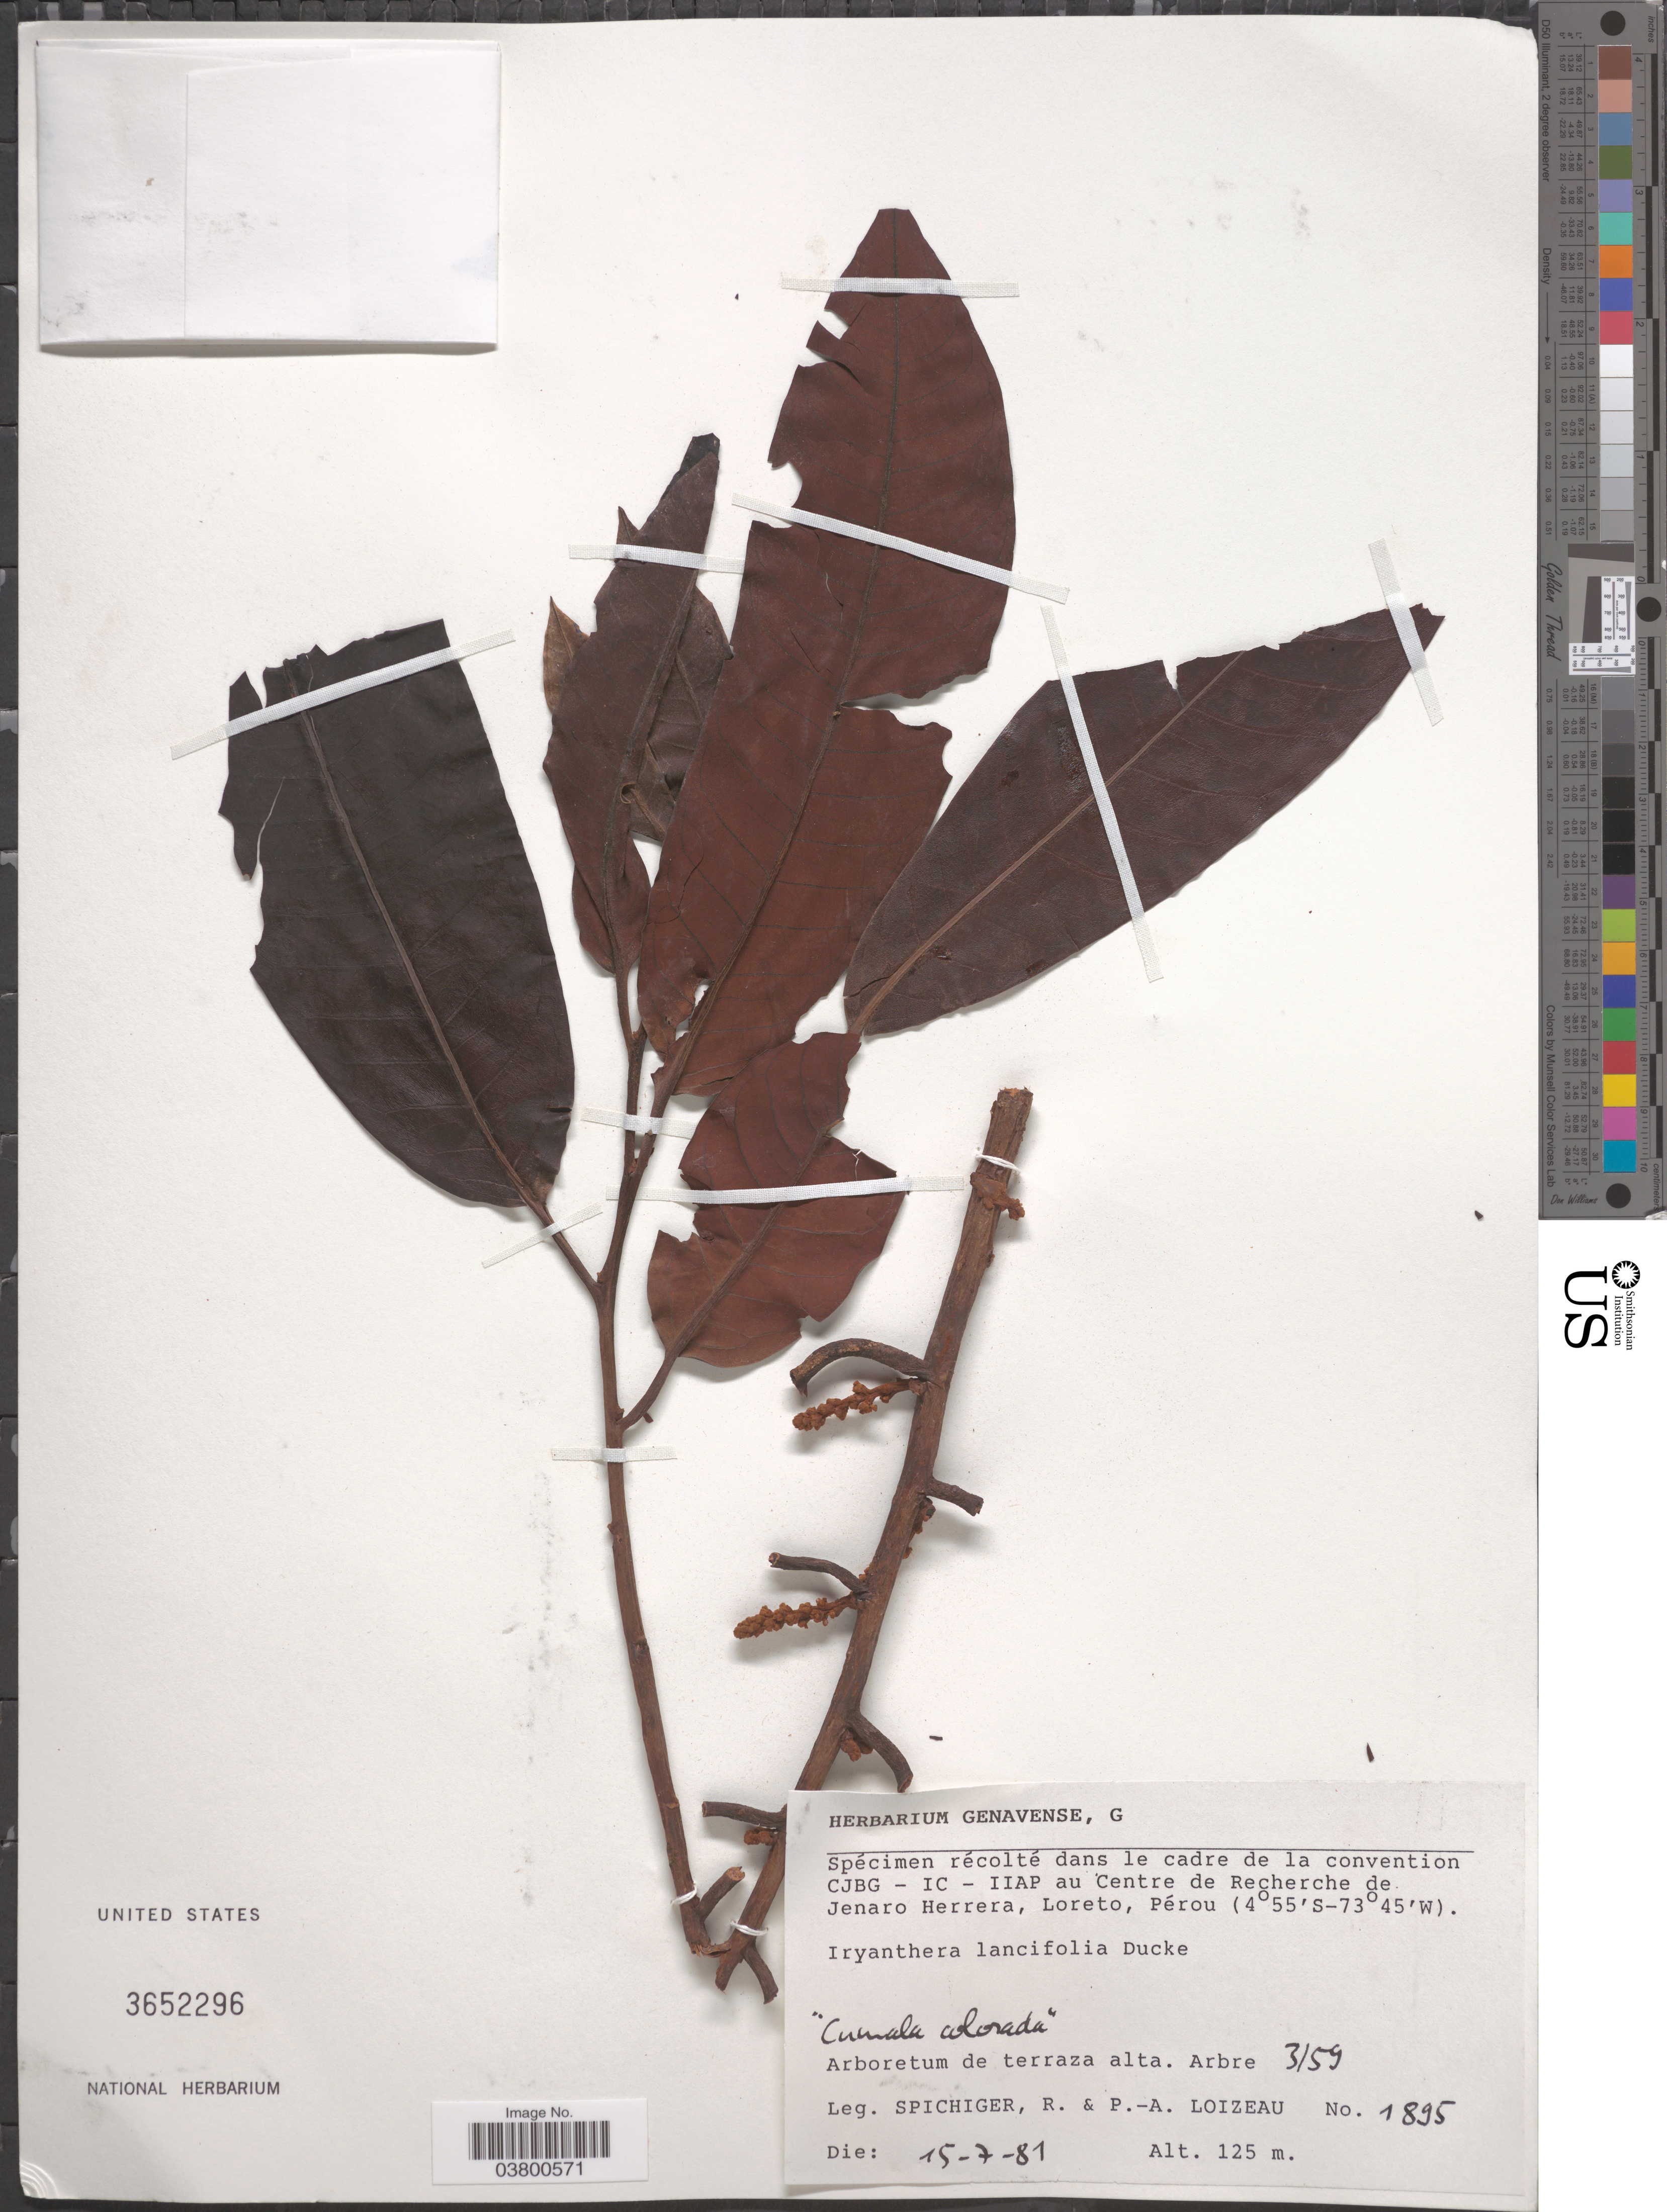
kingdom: Plantae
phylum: Tracheophyta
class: Magnoliopsida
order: Magnoliales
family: Myristicaceae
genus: Iryanthera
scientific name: Iryanthera lancifolia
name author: Ducke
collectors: R. Spichiger & P. Loizeau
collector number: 1895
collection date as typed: Transcribed d/m/y: 15/7/81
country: Peru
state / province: Loreto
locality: Centre de Recherche de Jenaro Herrera, Loreto, Pérou. Arboretum de terraza alta. Arbre 3/59.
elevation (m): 125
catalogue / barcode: US 3652296